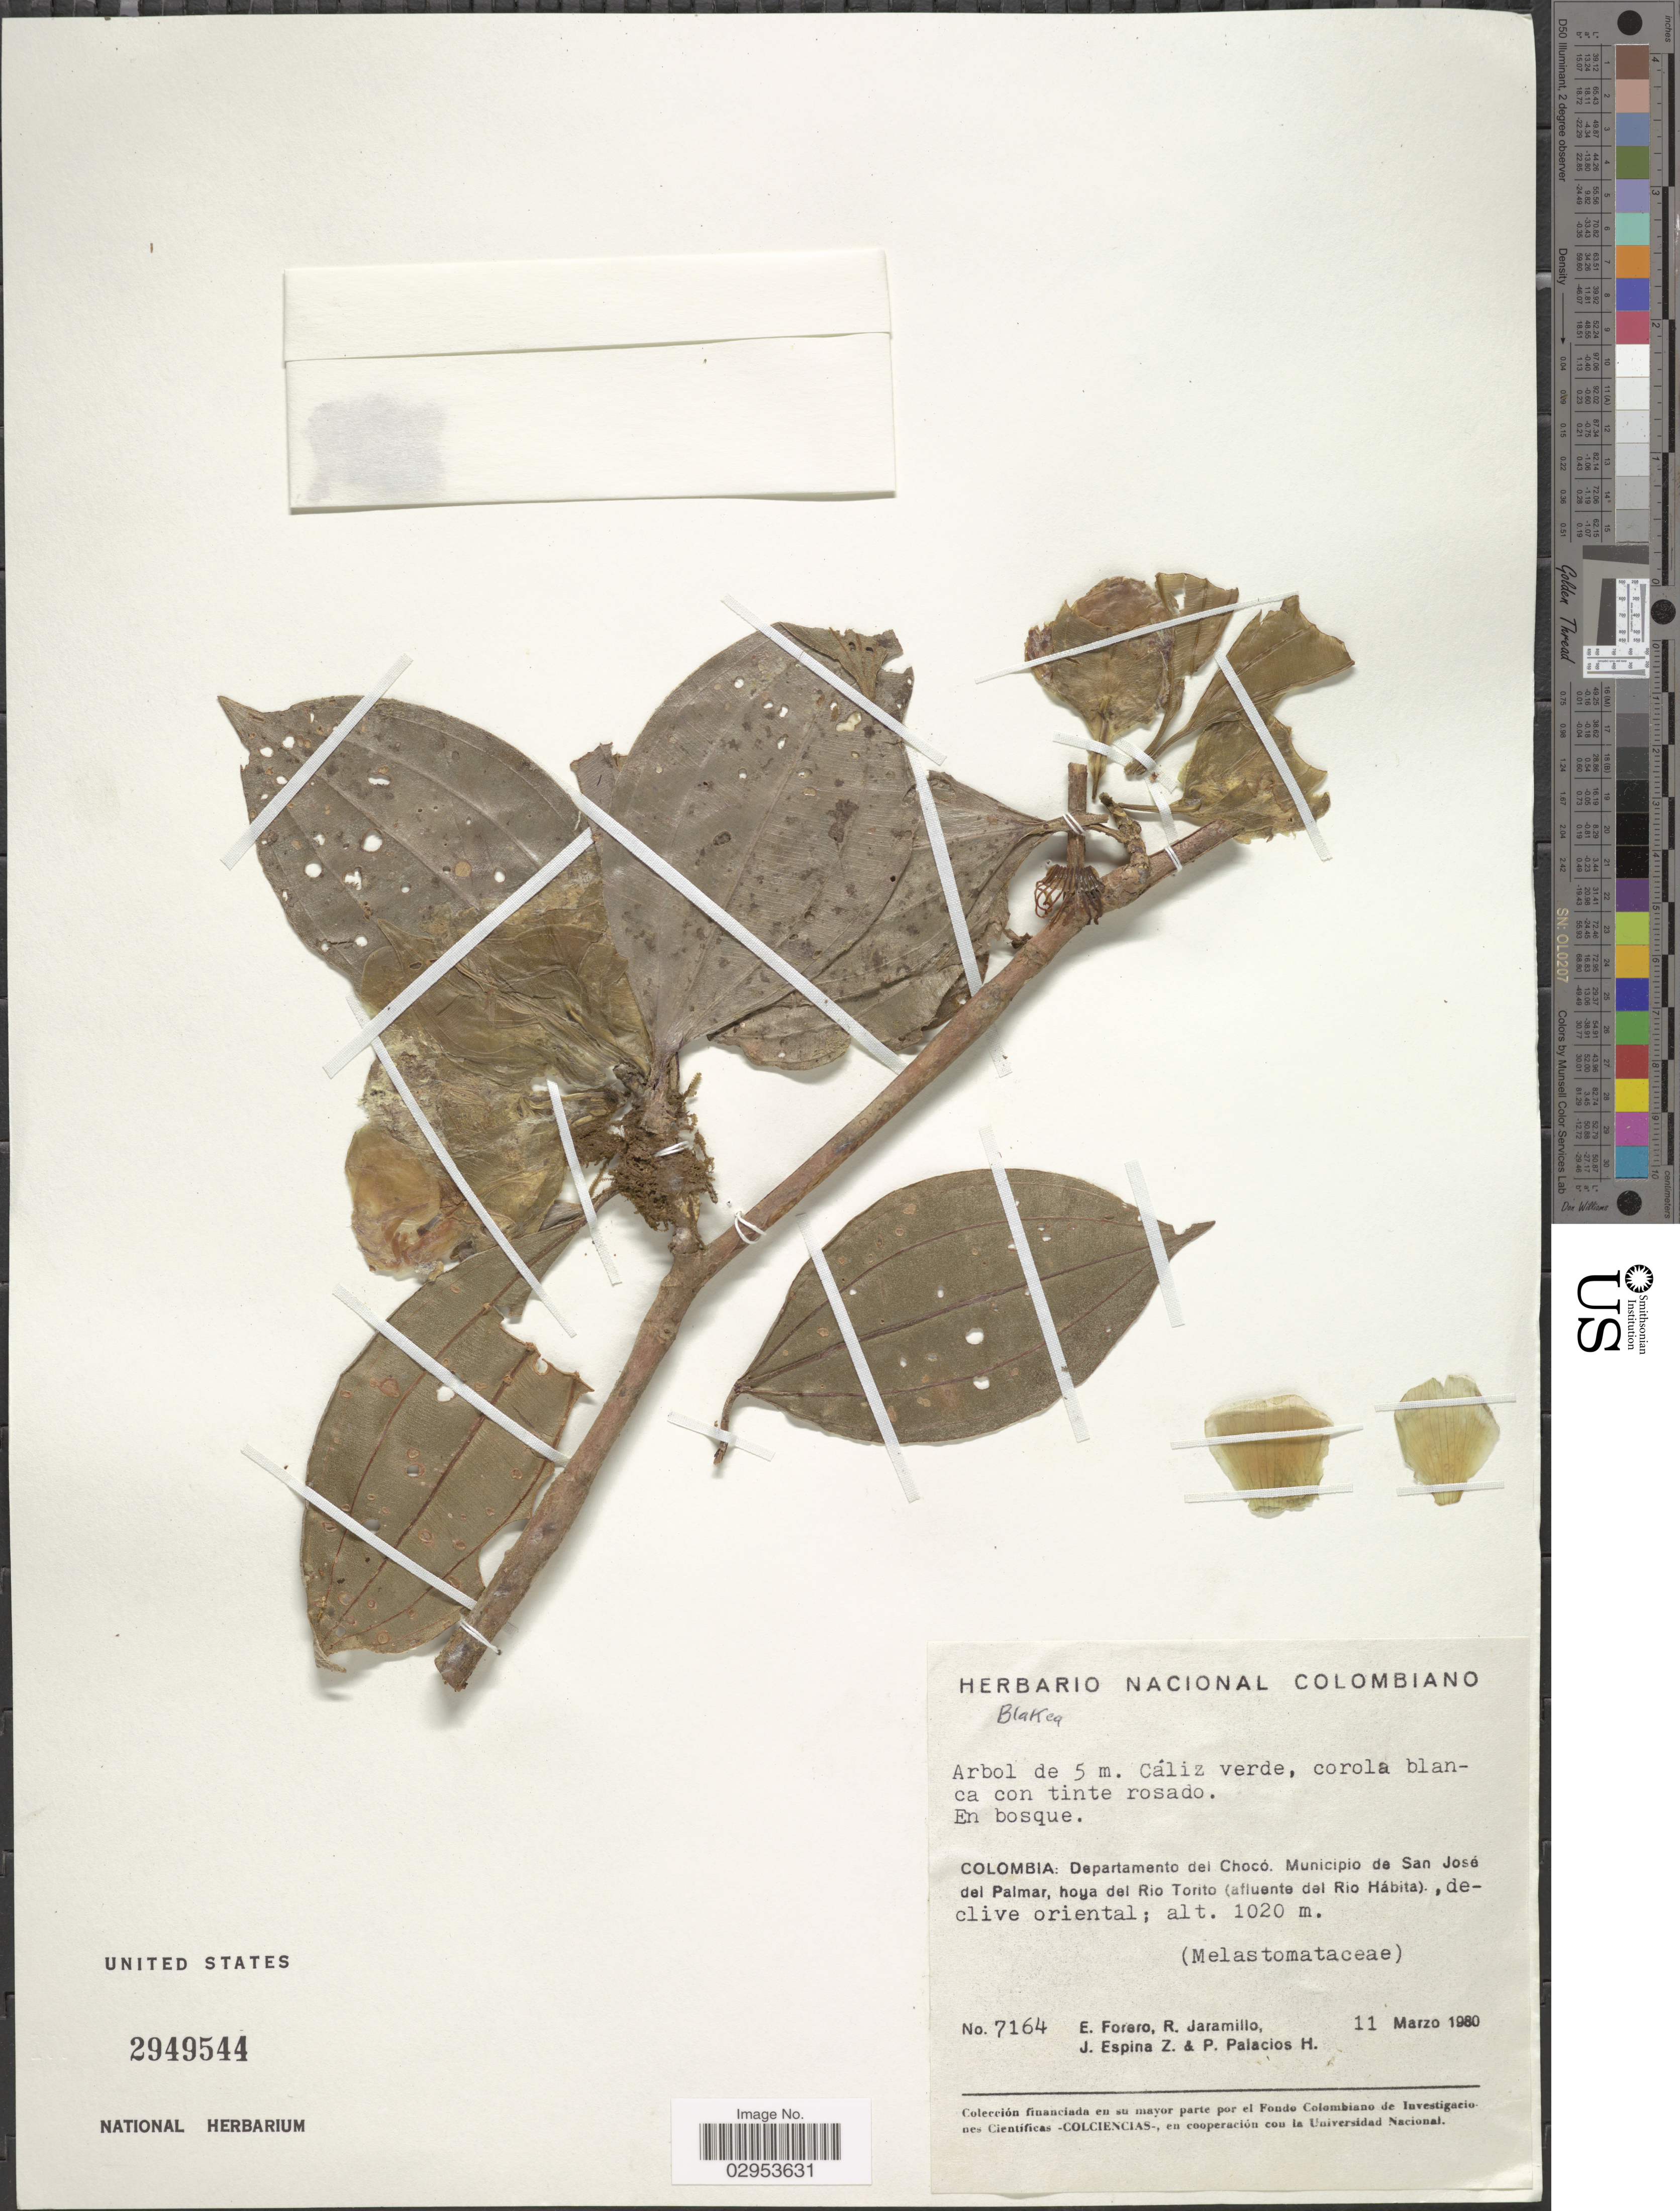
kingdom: Plantae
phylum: Tracheophyta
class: Magnoliopsida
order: Myrtales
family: Melastomataceae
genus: Blakea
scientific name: Blakea sp.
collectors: E. Forero, R. Jaramillo, J. Espina Z. & P. Palacios H.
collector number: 7164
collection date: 1980-03-11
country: Colombia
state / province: Chocó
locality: Departamento del Chocó. Municipio de San José del Palmar, hoya del Rio Torito (afluente del Rio Hábita).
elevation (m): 1020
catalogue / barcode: US 2949544